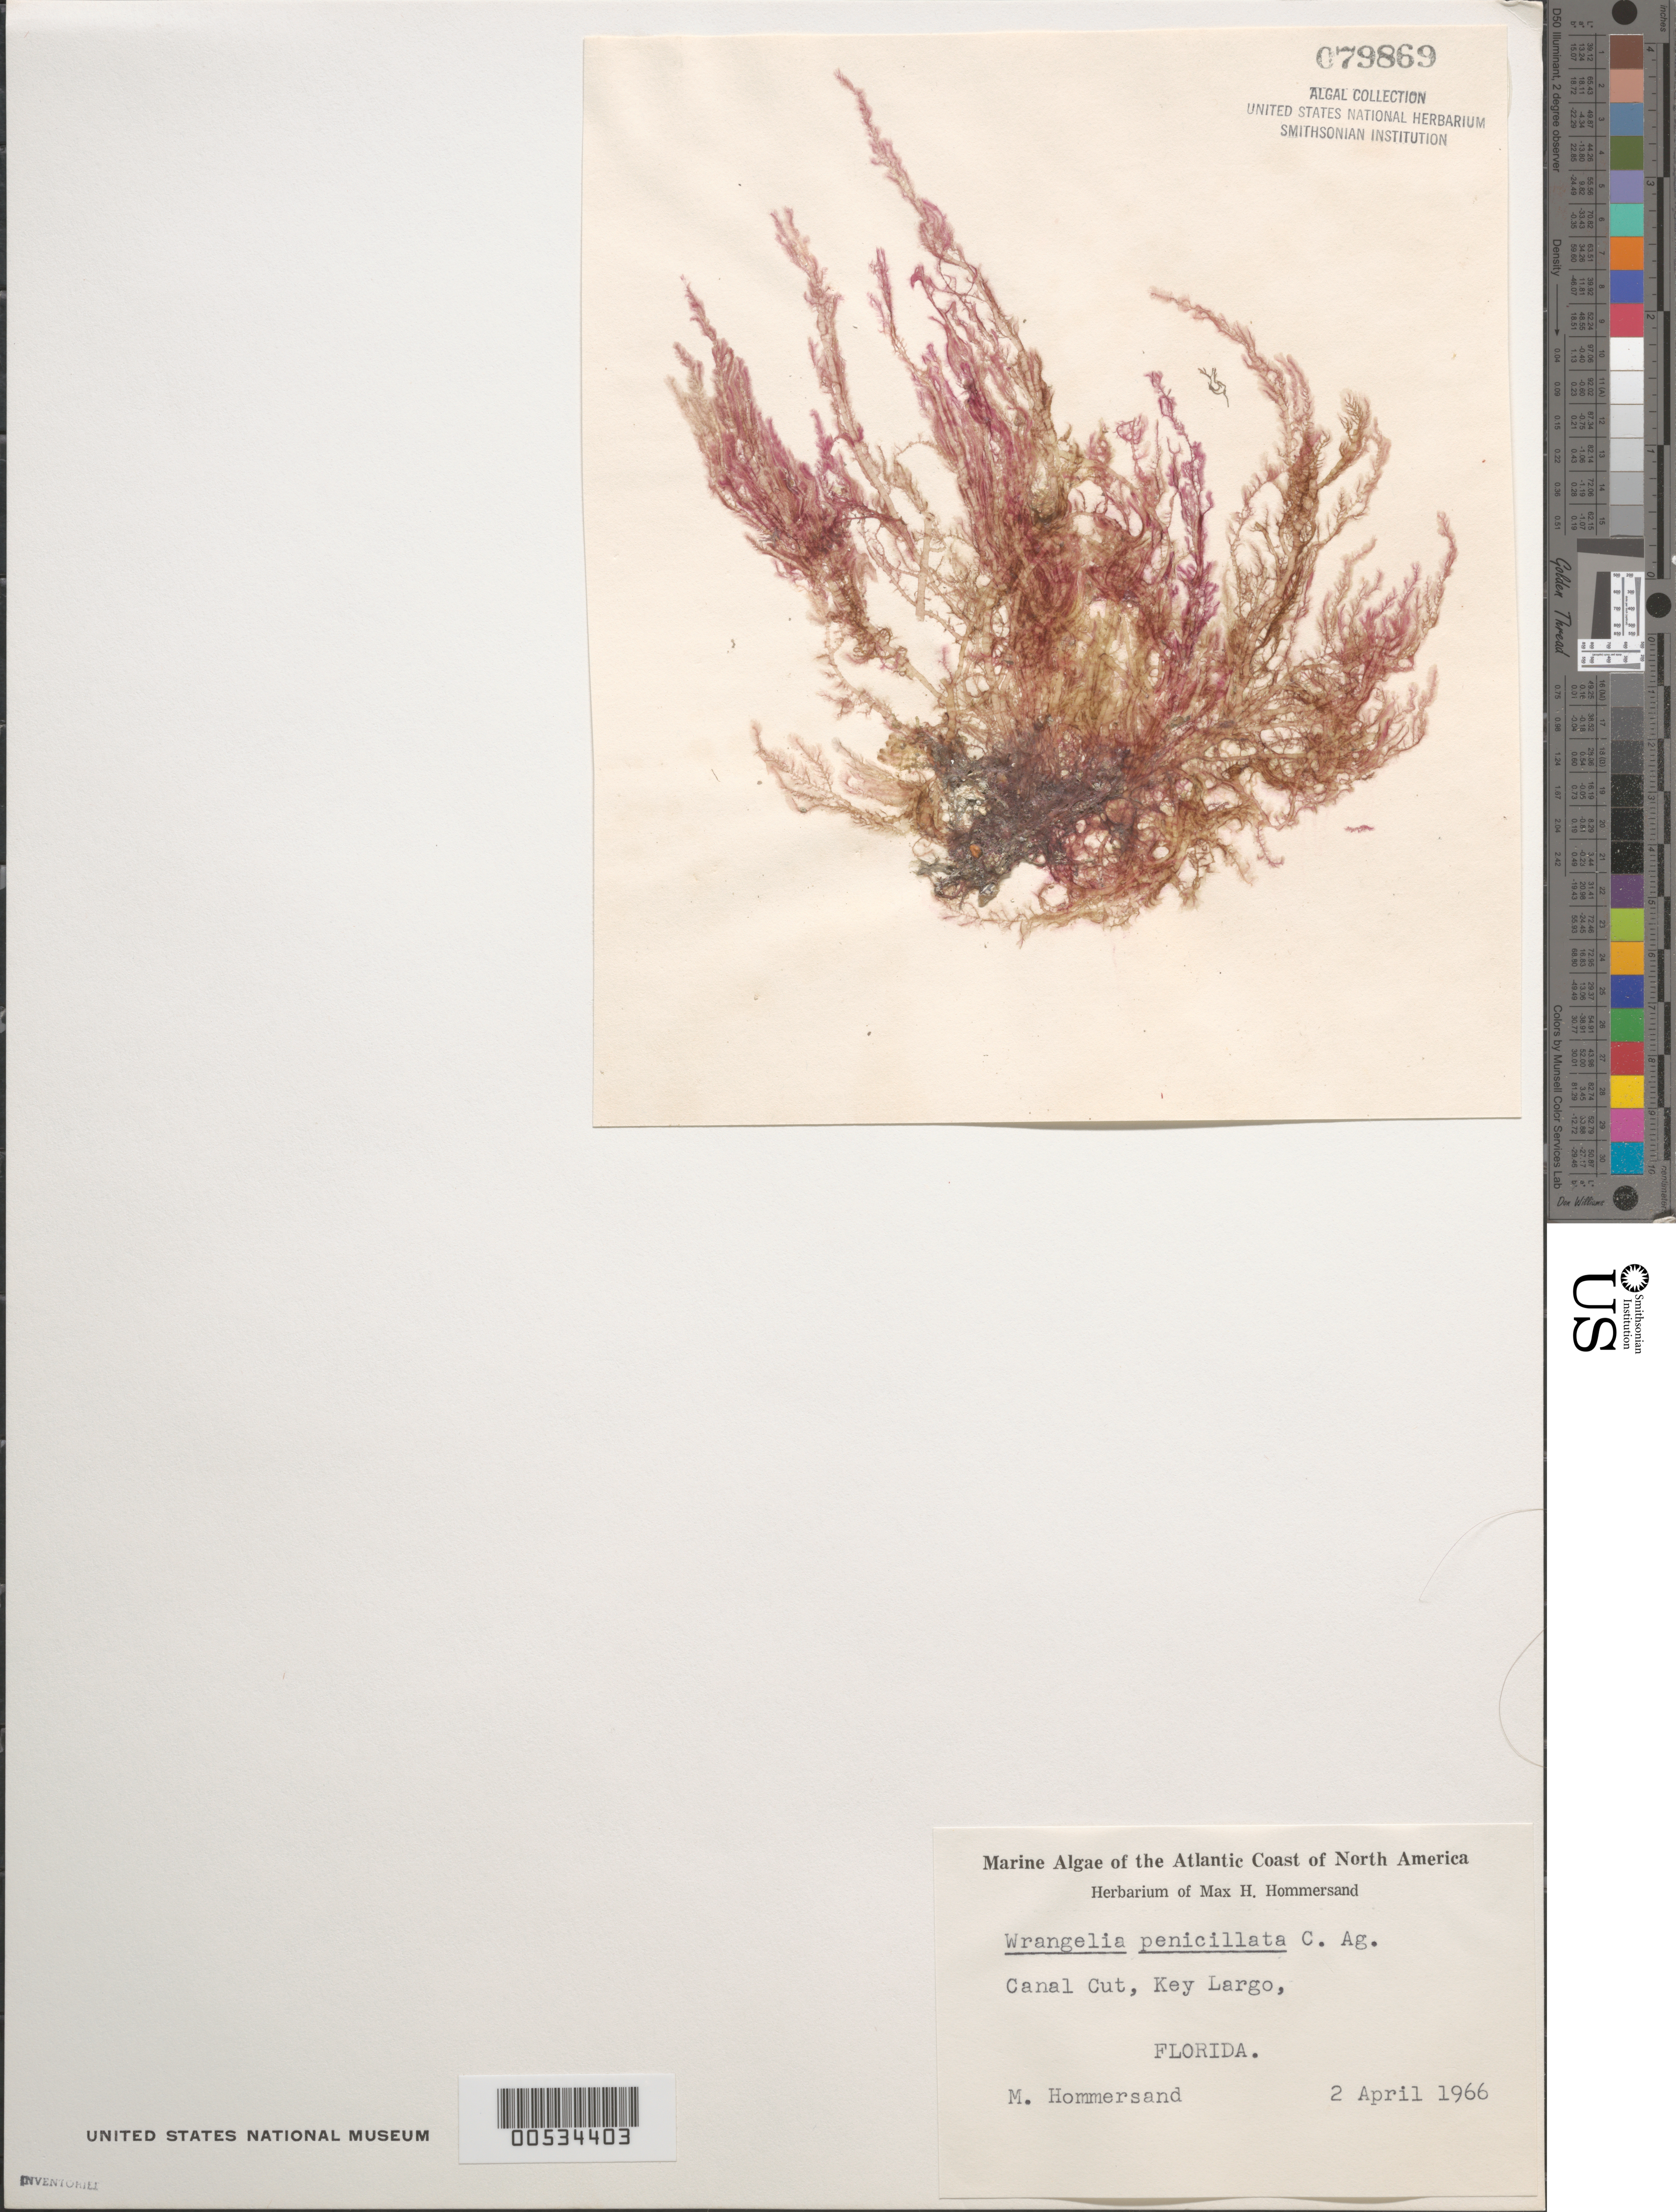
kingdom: Plantae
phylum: Rhodophyta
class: Florideophyceae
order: Ceramiales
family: Wrangeliaceae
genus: Wrangelia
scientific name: Wrangelia penicillata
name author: (C. Agardh) C. Agardh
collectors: M. H. Hommersand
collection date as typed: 02 Apr 1966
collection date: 1966-04-02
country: United States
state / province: Florida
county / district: Monroe County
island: Key Largo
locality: Canal Cut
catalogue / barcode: US 79869